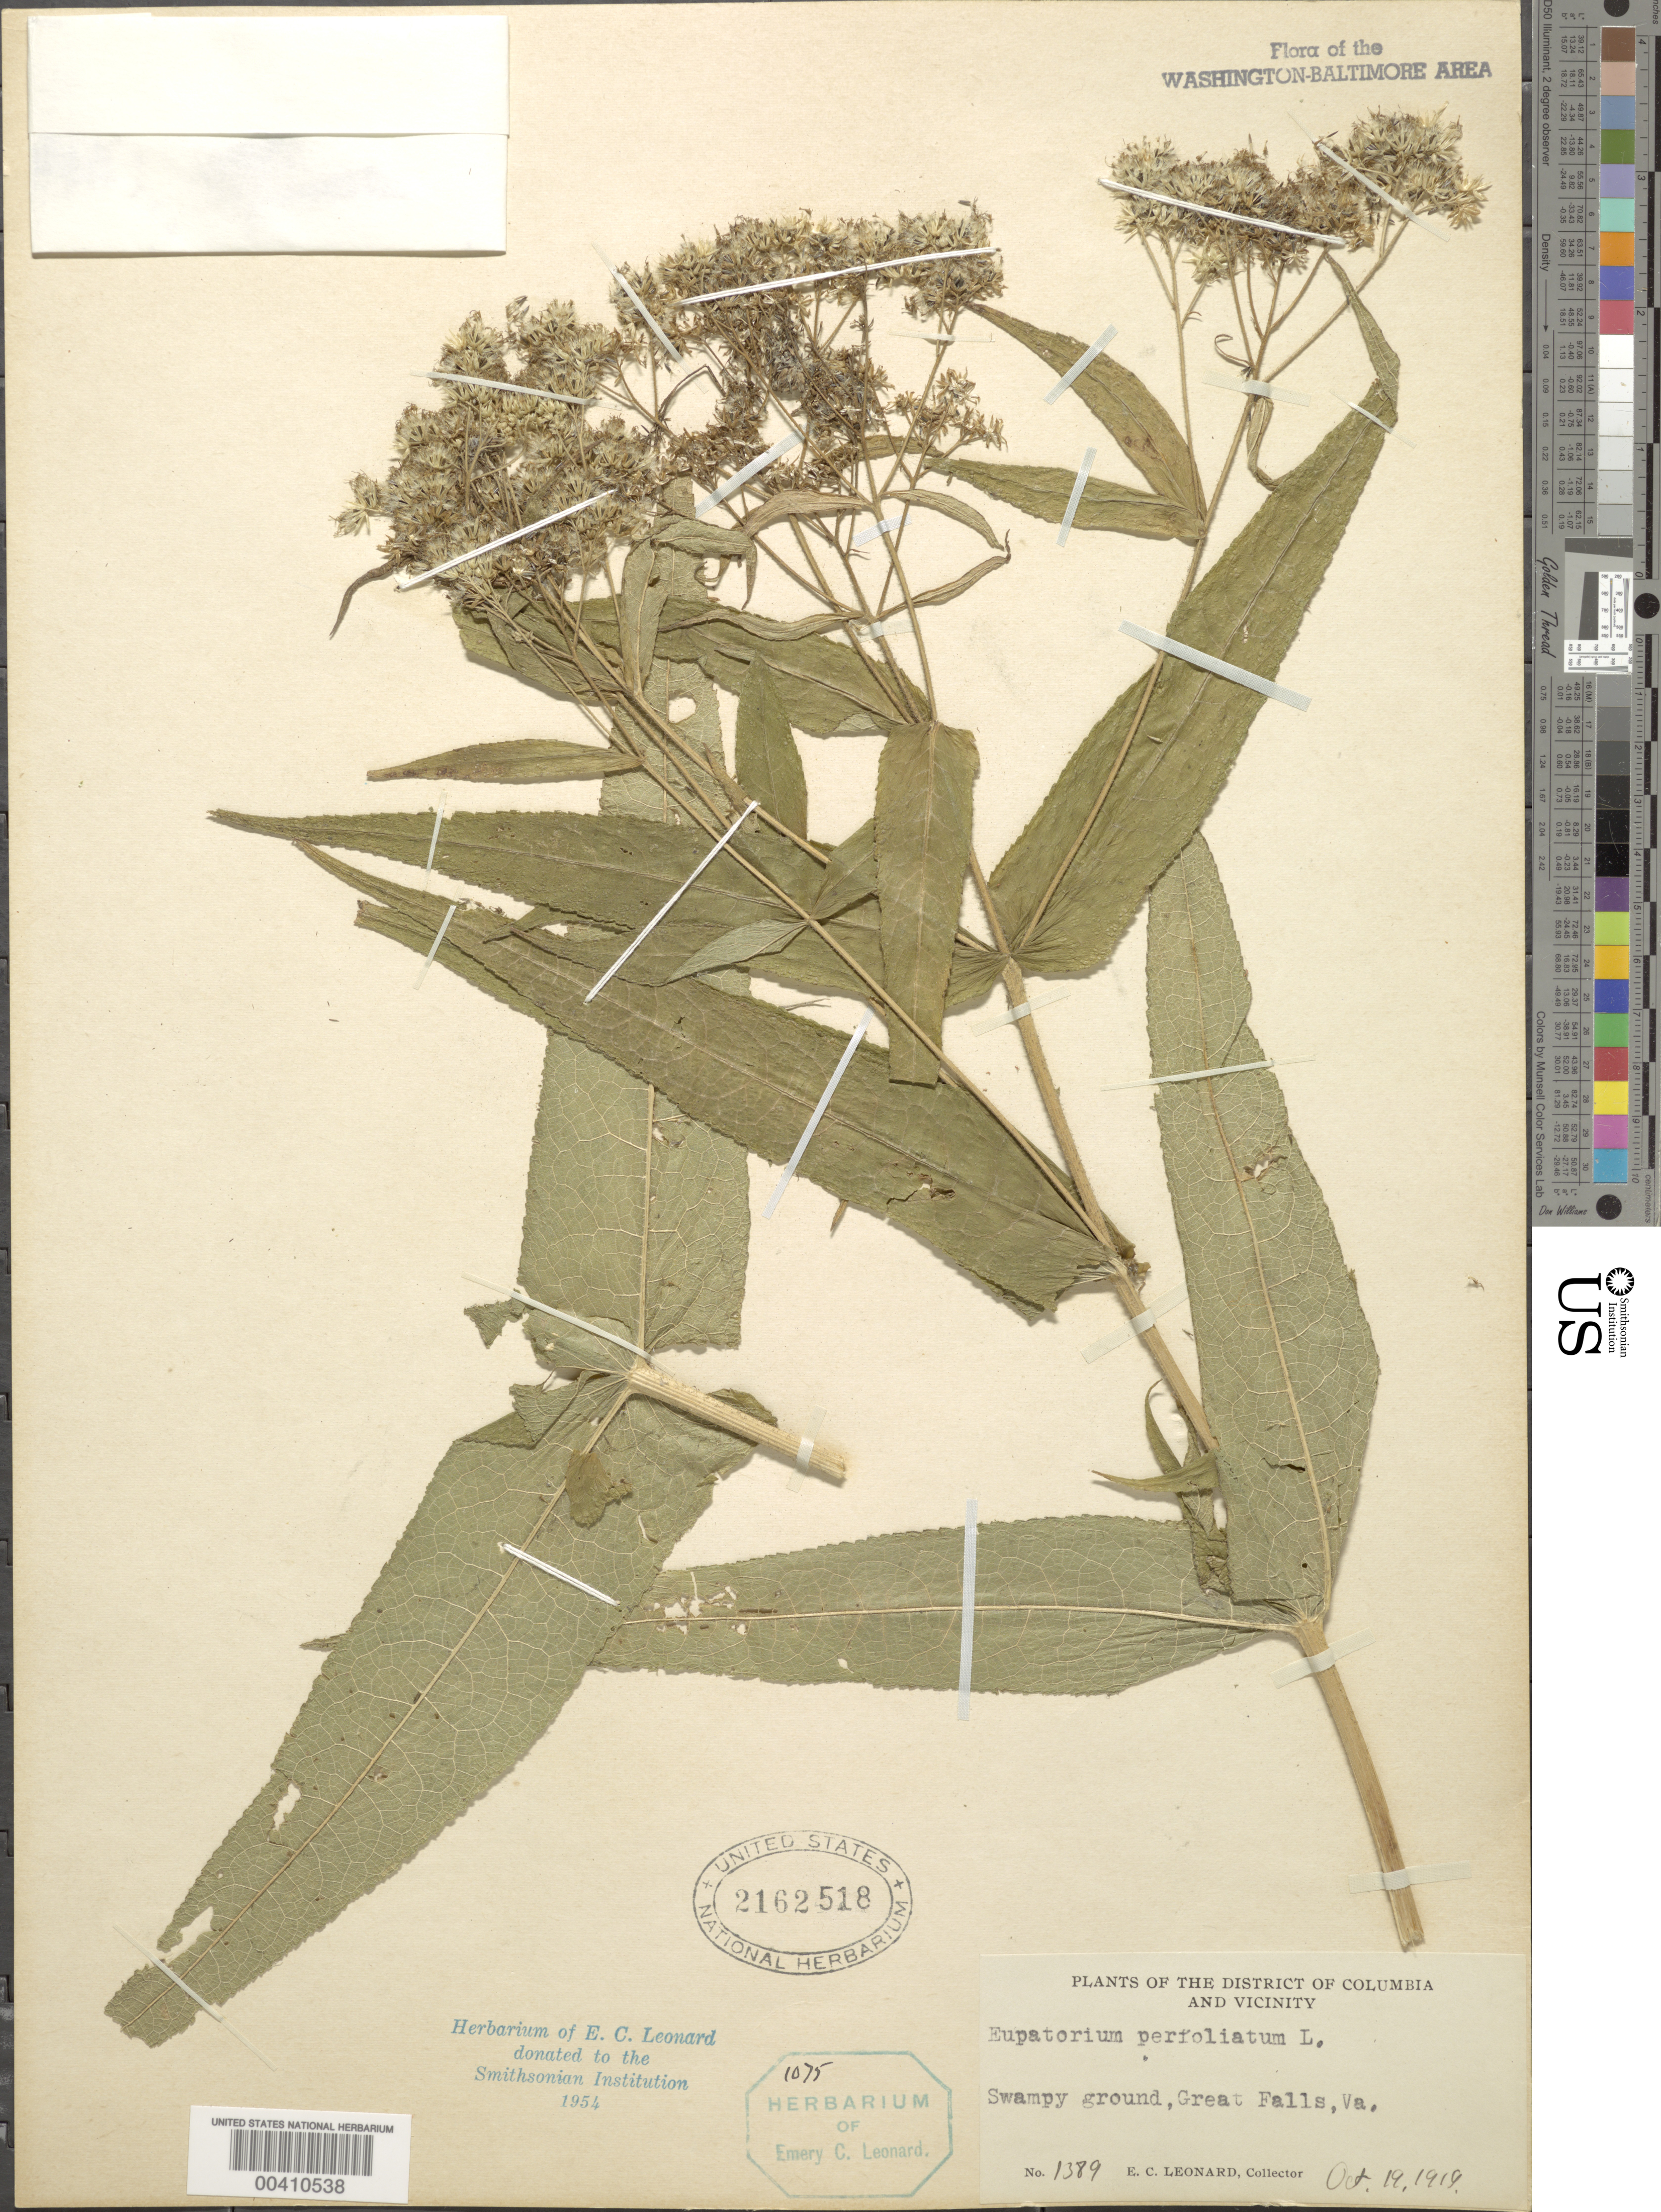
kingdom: Plantae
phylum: Tracheophyta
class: Magnoliopsida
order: Asterales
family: Asteraceae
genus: Eupatorium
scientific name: Eupatorium perfoliatum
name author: L.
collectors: E. C. Leonard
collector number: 1389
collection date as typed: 19 Oct 1919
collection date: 1919-10-19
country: United States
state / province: Virginia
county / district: Fairfax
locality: Great Falls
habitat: Swampy ground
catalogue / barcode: US 2162518